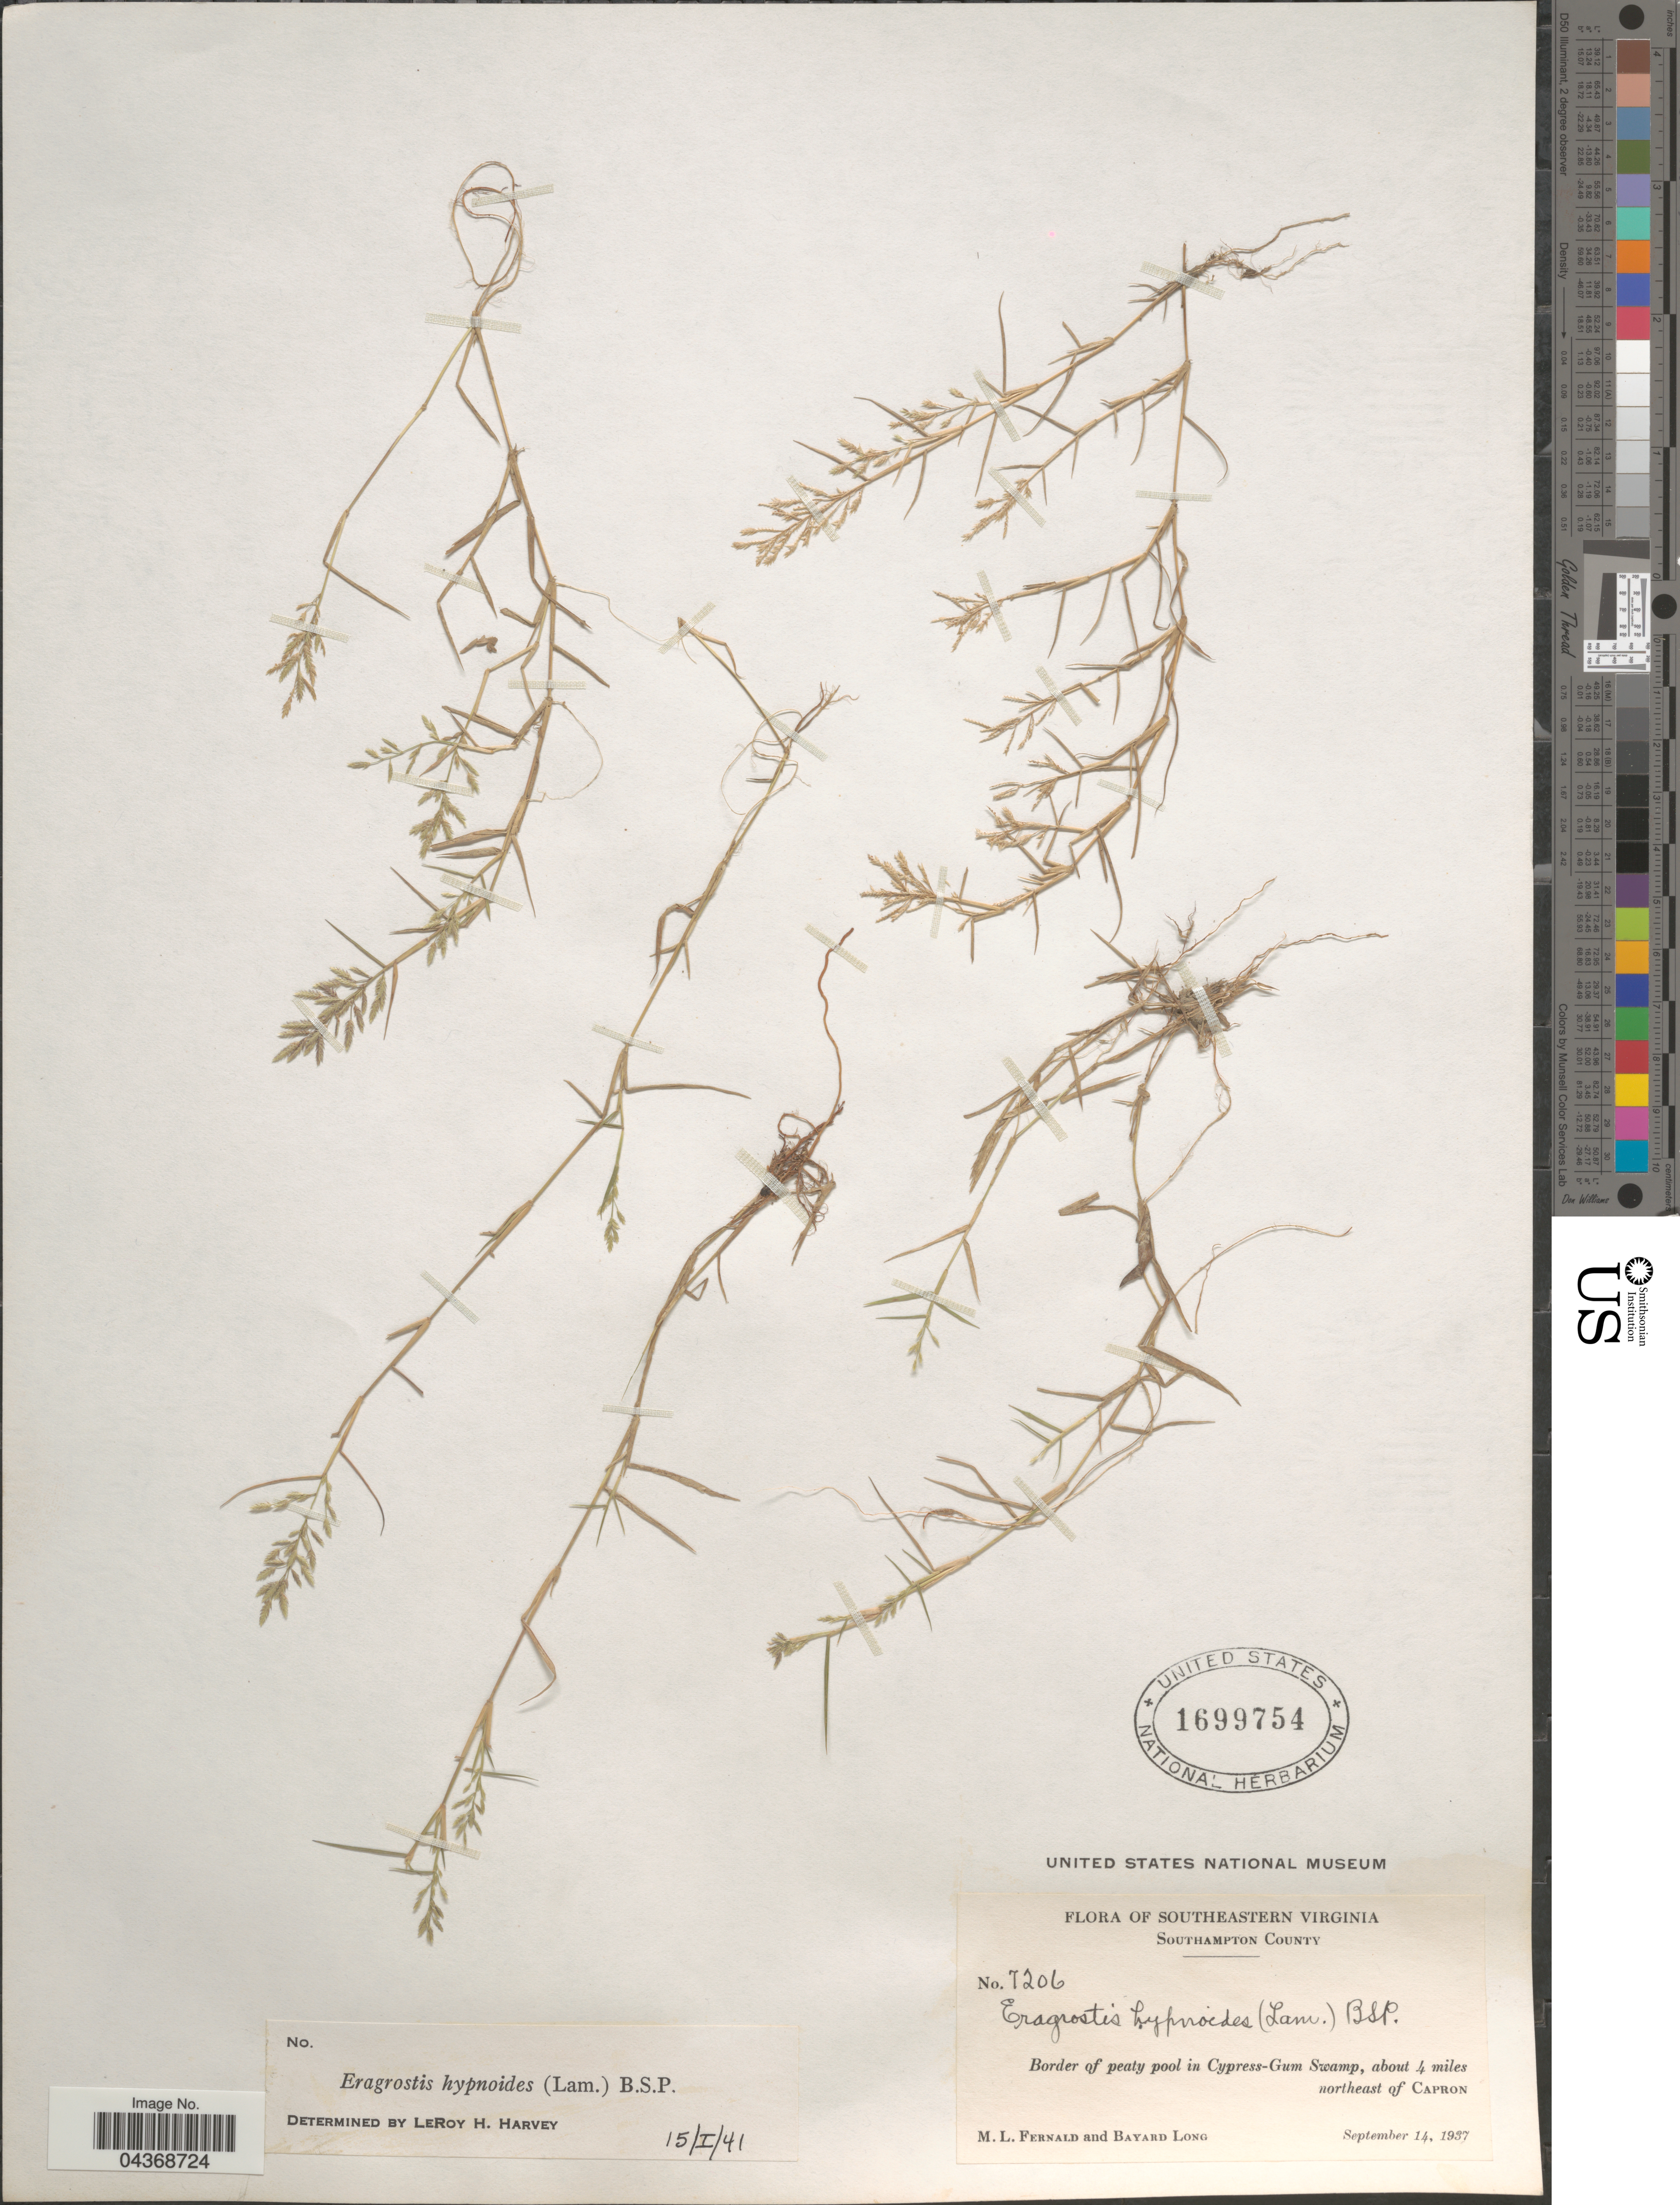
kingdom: Plantae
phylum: Tracheophyta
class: Liliopsida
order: Poales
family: Poaceae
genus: Eragrostis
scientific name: Eragrostis hypnoides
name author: (Lam.) Britton, Stearns & Poggenb.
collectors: M. L. Fernald & B. Long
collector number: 7206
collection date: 1937-09-14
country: United States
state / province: Virginia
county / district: Southampton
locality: Southeastern Virginia. Southampton County. Border of peaty pool in Cypress-Gum Swamp, about 4 miles northeast of Capron.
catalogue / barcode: US 1699754